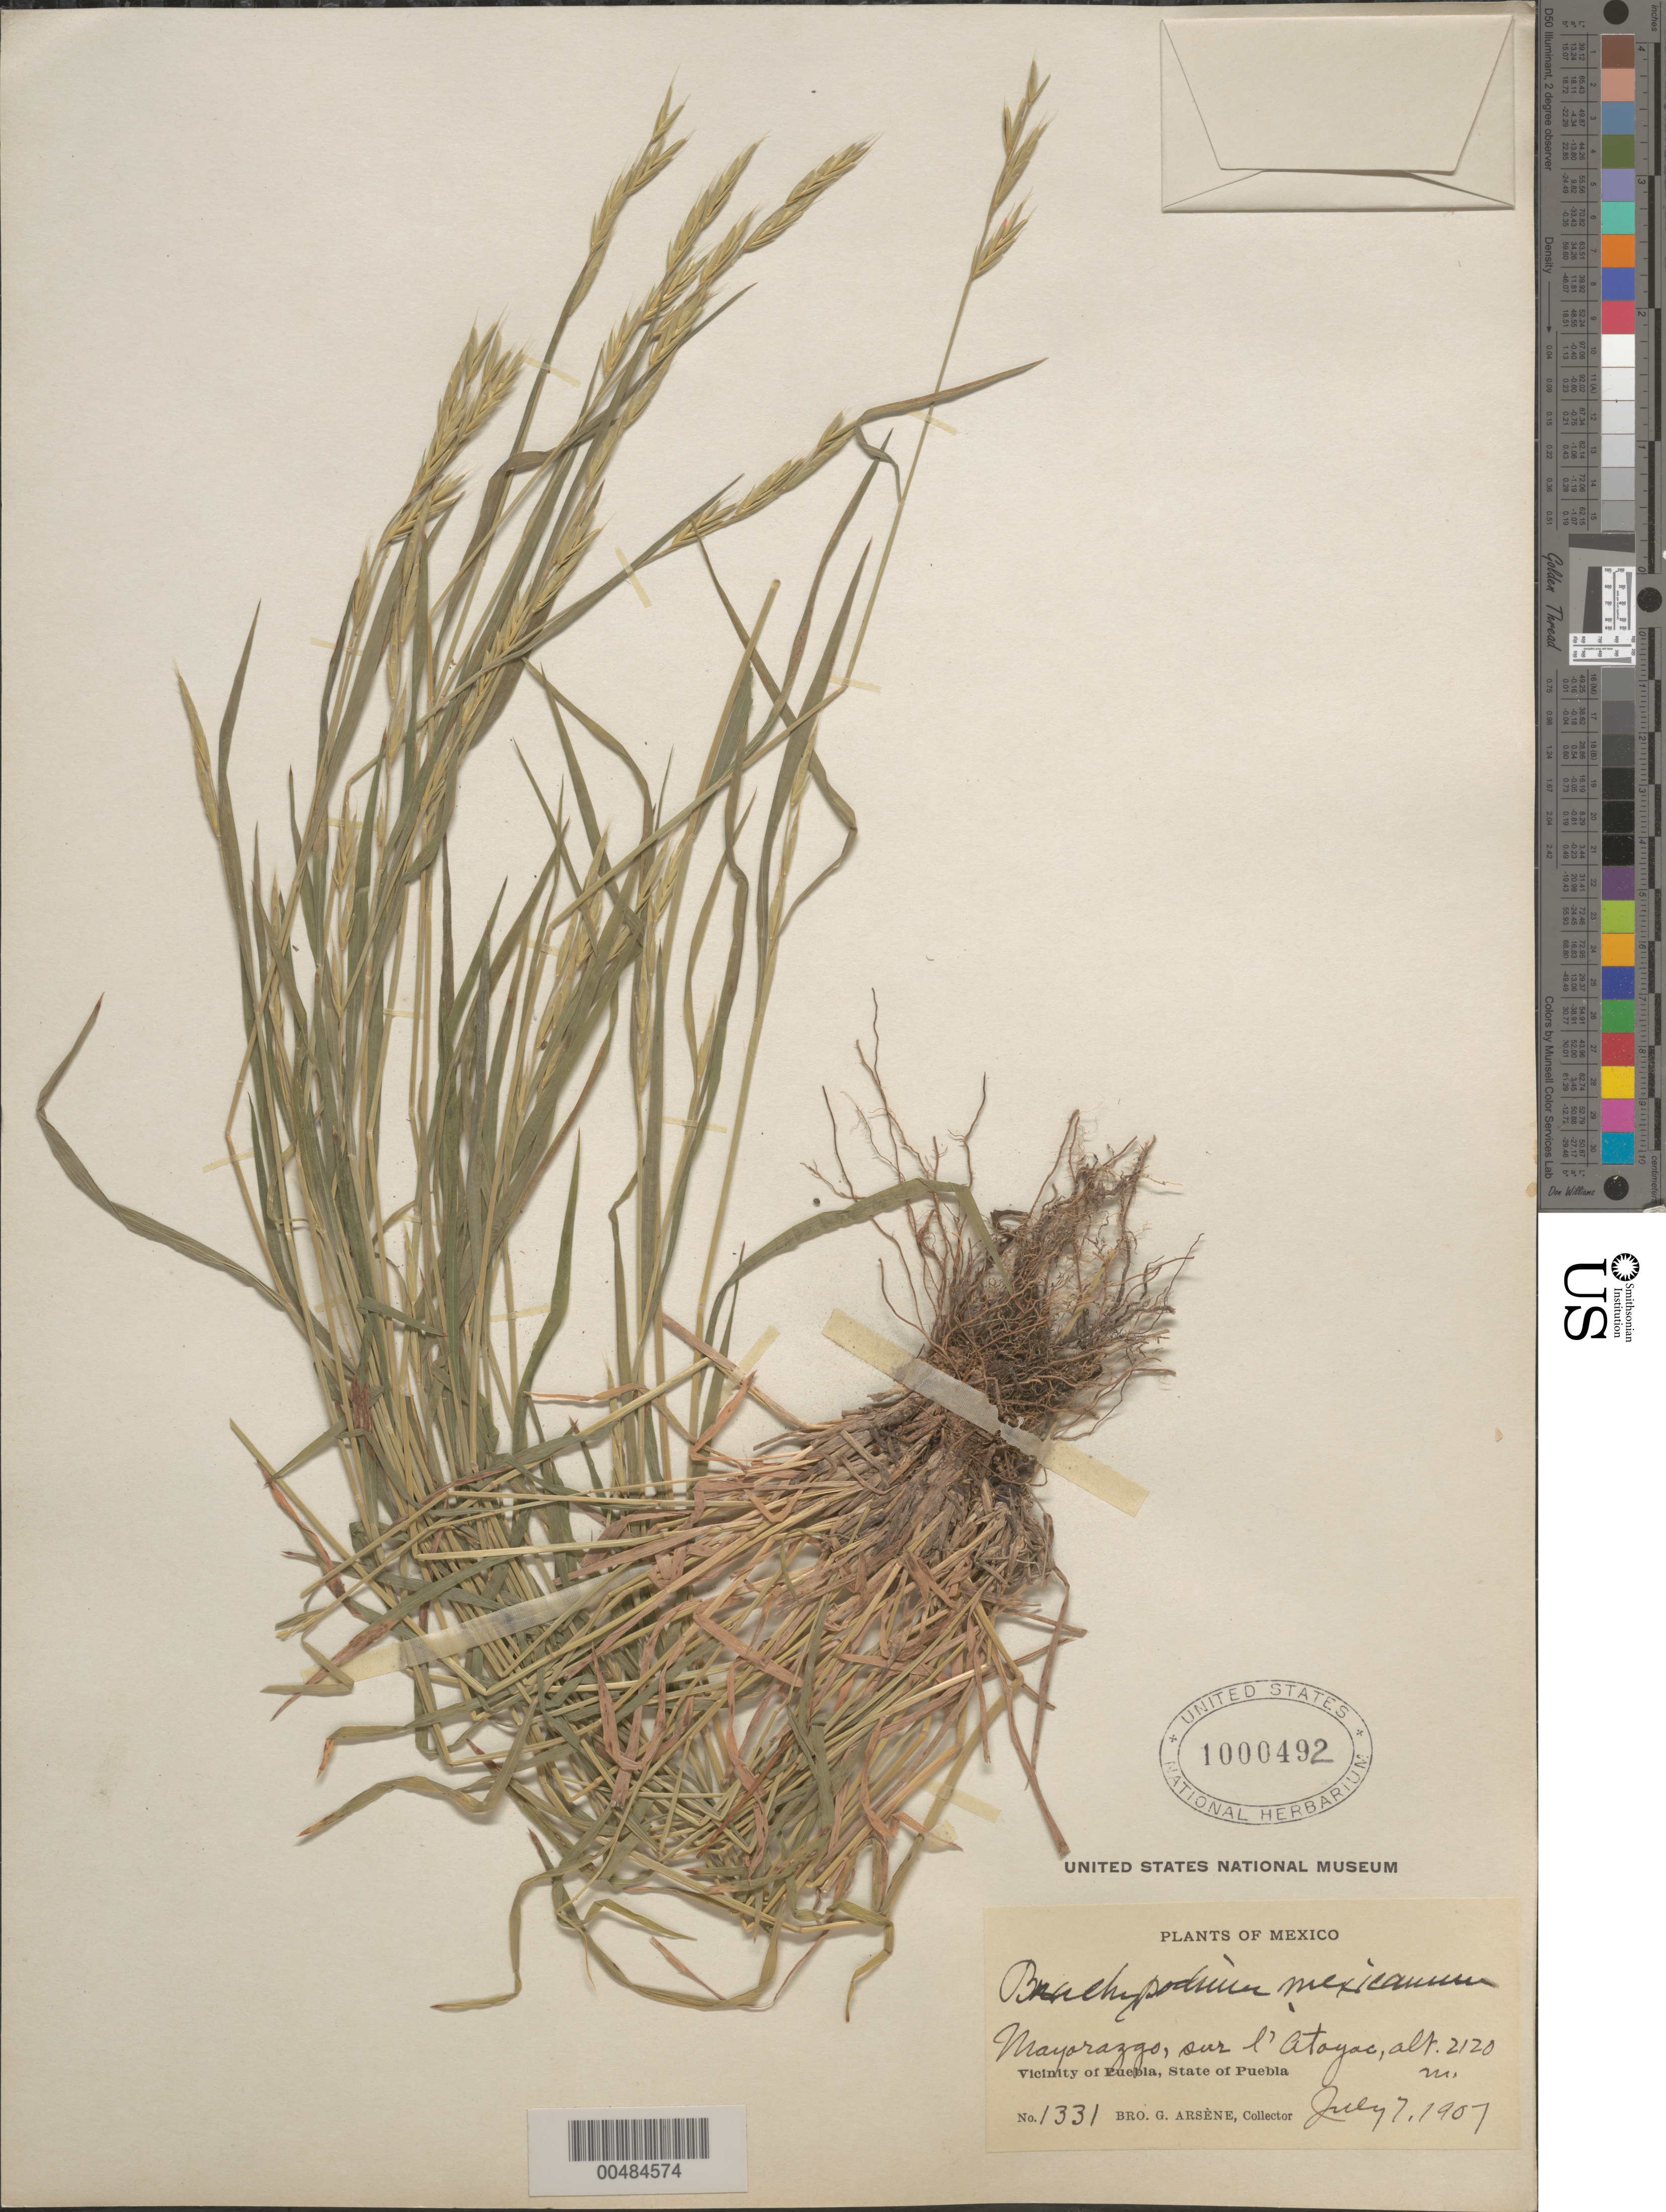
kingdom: Plantae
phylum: Tracheophyta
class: Liliopsida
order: Poales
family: Poaceae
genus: Brachypodium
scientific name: Brachypodium mexicanum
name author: (Roem. & Schult.) Link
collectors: Bro. G. Arsène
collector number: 1331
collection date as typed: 7 Jul 1907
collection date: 1907-07-07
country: Mexico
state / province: Puebla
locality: Vicinity of Puebla, Mayorazgo, sur l'Atoyac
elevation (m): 2120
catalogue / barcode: US 1000492